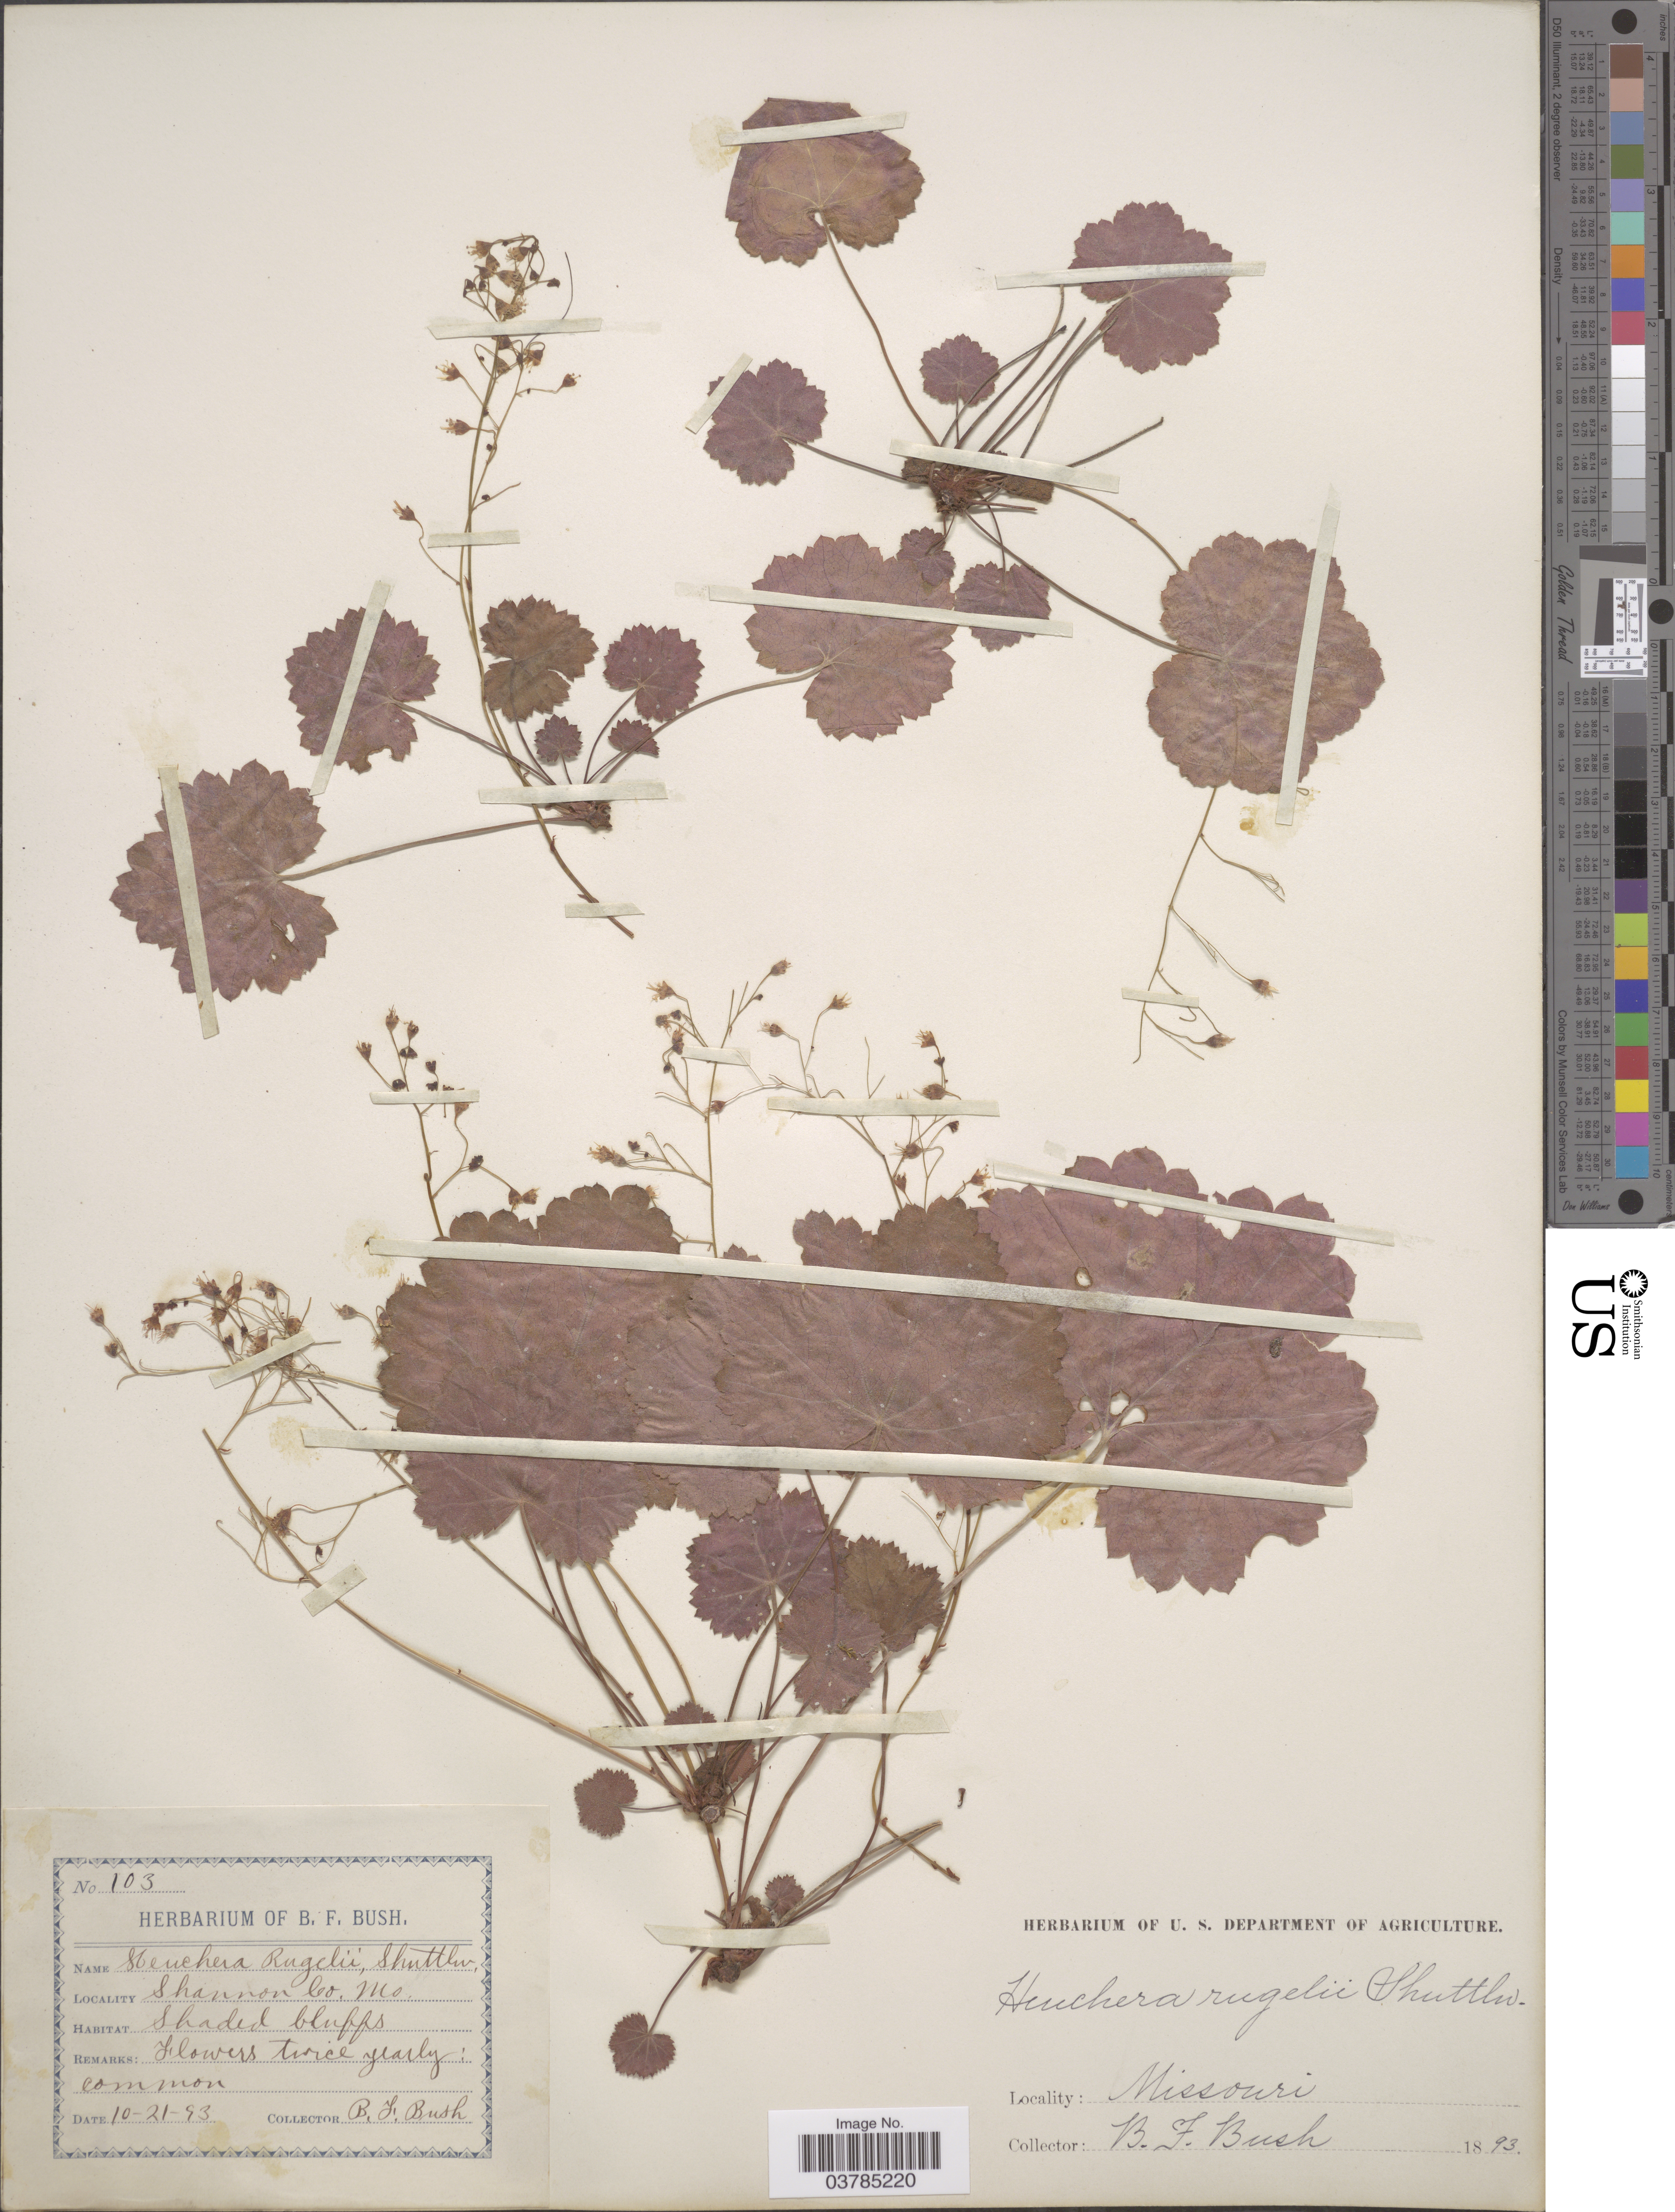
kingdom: Plantae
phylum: Tracheophyta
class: Magnoliopsida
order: Saxifragales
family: Saxifragaceae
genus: Heuchera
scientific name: Heuchera rugelii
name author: Shuttlew. ex Kunze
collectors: B. F. Bush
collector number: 103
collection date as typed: Transcribed d/m/y: 21/10/93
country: United States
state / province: Missouri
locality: Shannon Co.